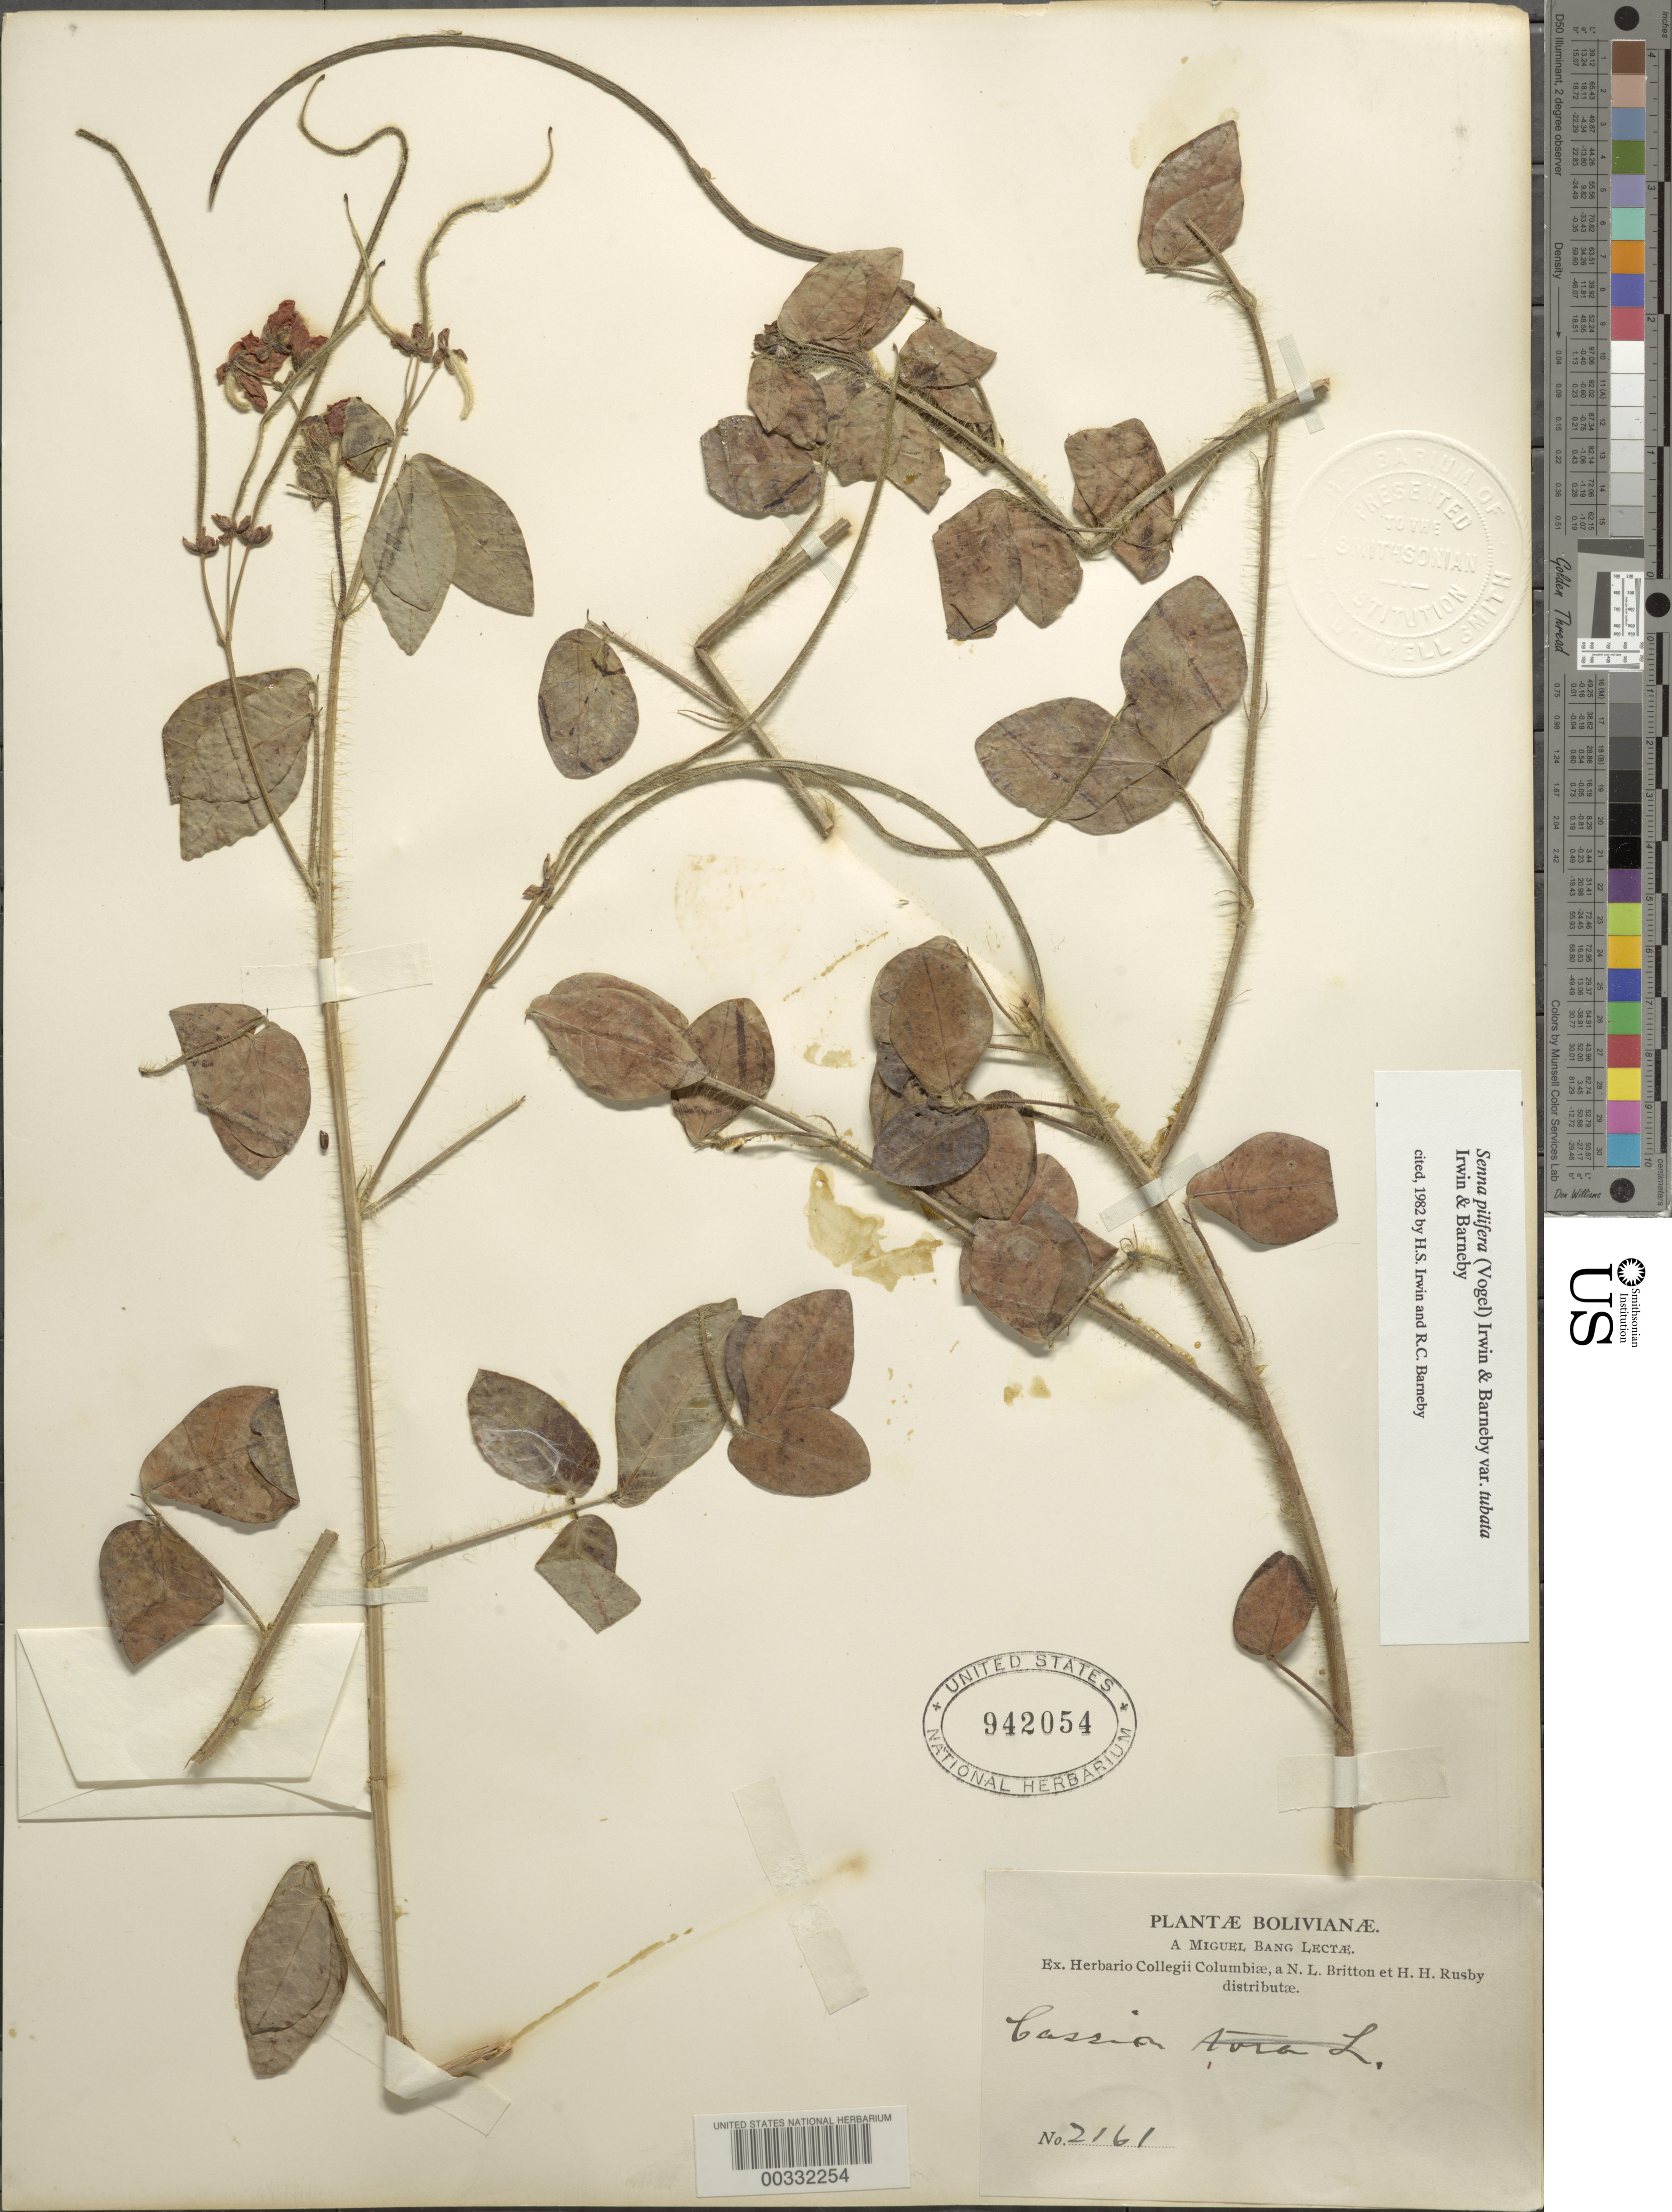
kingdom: Plantae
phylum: Tracheophyta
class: Magnoliopsida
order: Fabales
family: Fabaceae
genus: Senna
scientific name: Senna pilifera var. tubata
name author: H.S. Irwin & Barneby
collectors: M. Bang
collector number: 2161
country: Bolivia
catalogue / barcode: US 942054